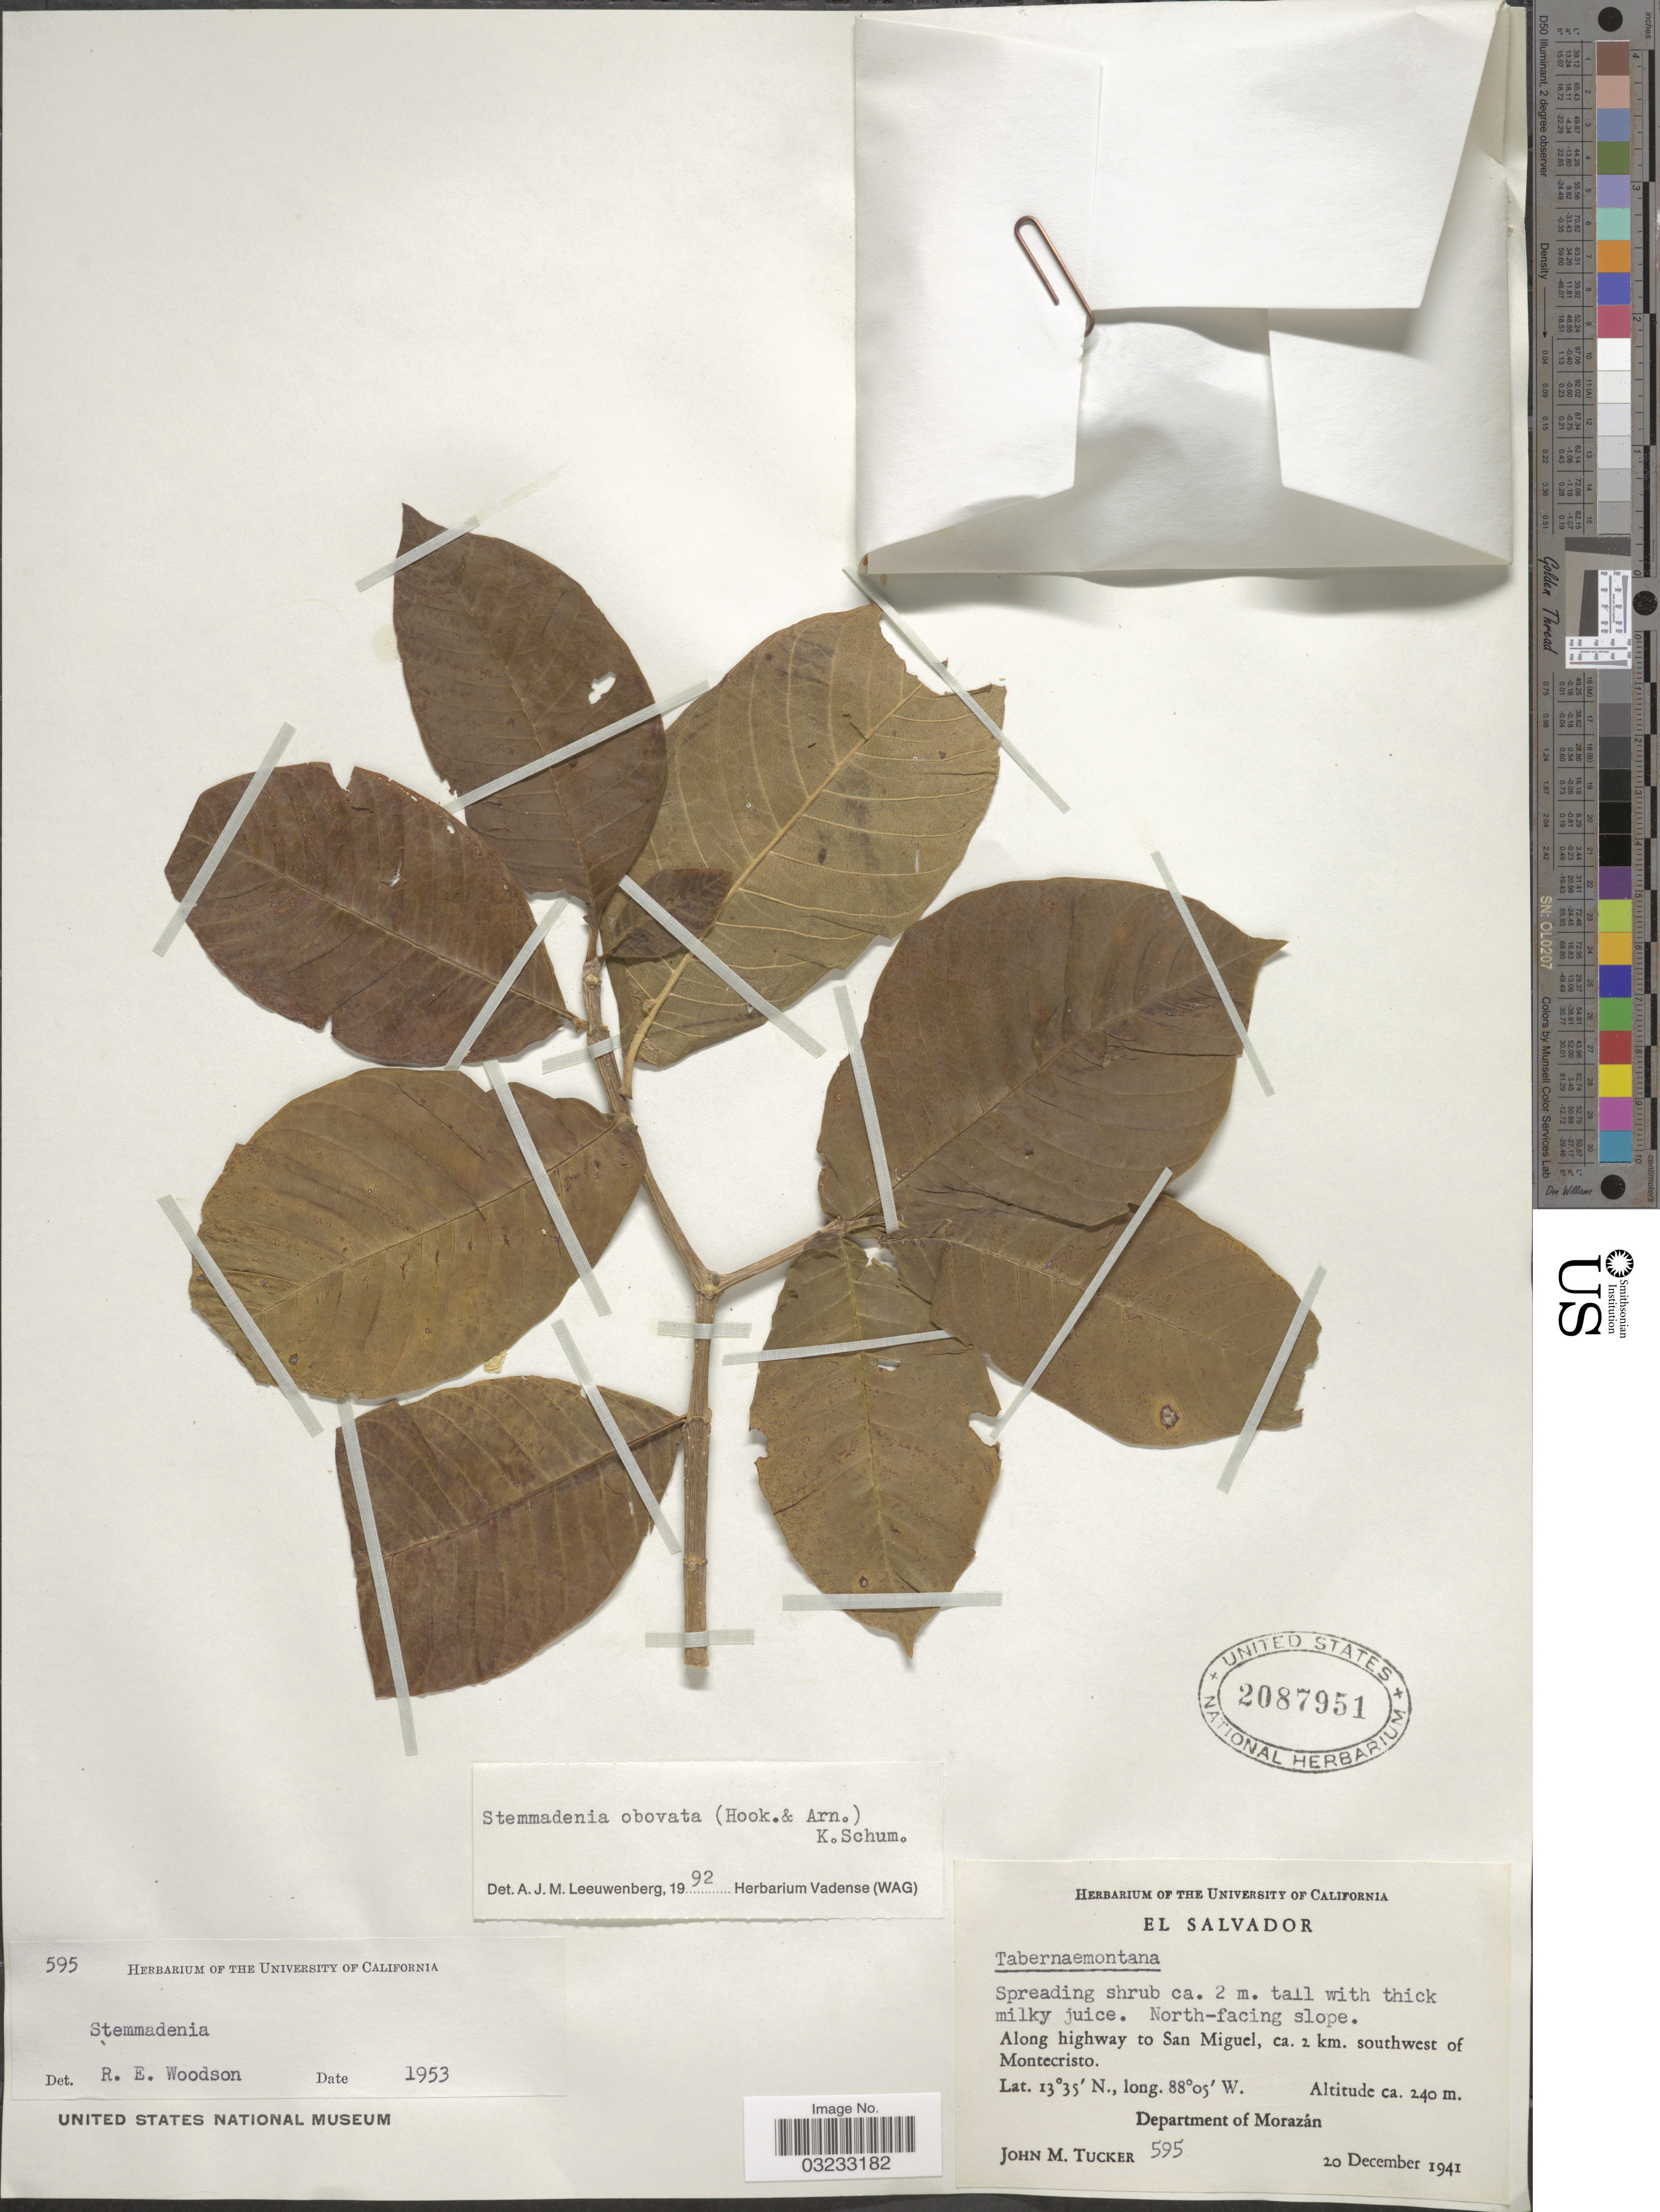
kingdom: Plantae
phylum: Tracheophyta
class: Magnoliopsida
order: Gentianales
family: Apocynaceae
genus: Stemmadenia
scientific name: Stemmadenia obovata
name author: (Hook. & Arn.) K. Schum.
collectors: J. M. Tucker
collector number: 595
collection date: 1941-12-20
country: Honduras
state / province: Fco. Morazán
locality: North-facing slope. Along highway to San Miguel, ca. 2 km. southwest of Montecristo. Department of Morazán.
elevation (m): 240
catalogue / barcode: US 2087951